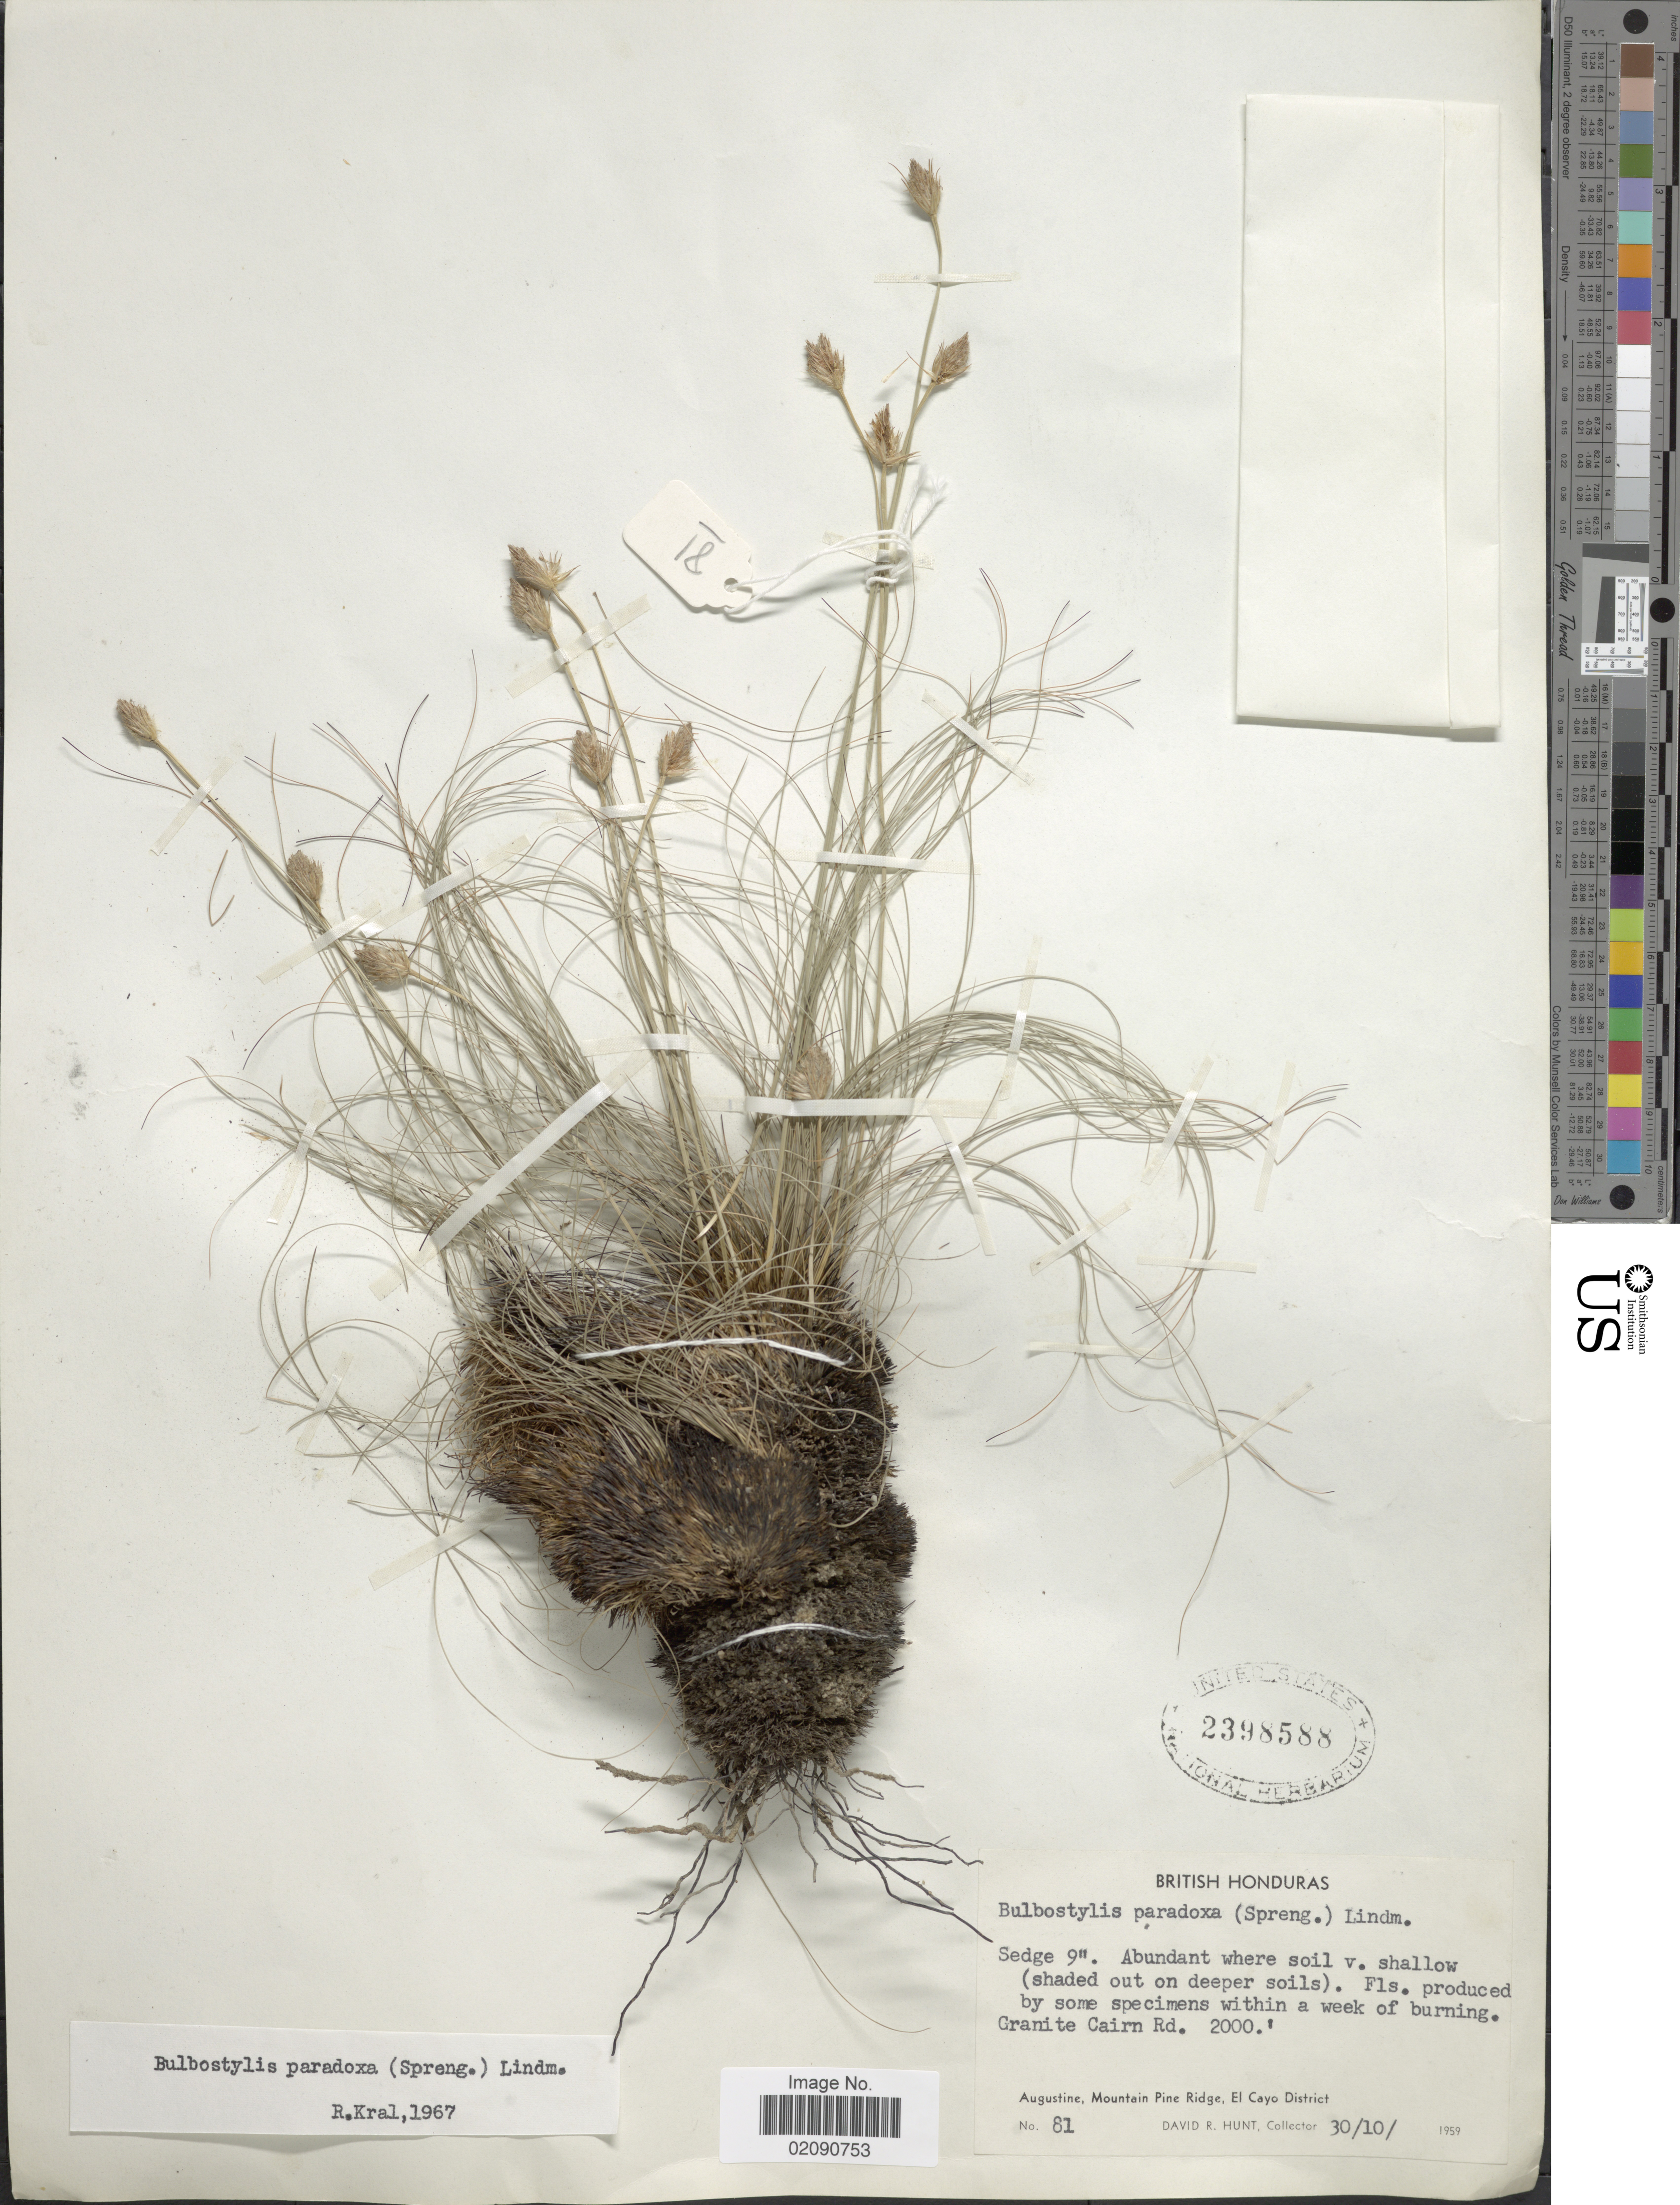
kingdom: Plantae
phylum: Tracheophyta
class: Liliopsida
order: Poales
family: Cyperaceae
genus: Bulbostylis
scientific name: Bulbostylis paradoxa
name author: (Spreng.) Lindm.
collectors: D. R. Hunt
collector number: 81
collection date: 1959-10-30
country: Belize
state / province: Cayo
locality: British Honduras. Granite Cairn Rd. Augustine, Mountain Pine Ridge, El Cayo District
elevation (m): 610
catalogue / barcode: US 2398588